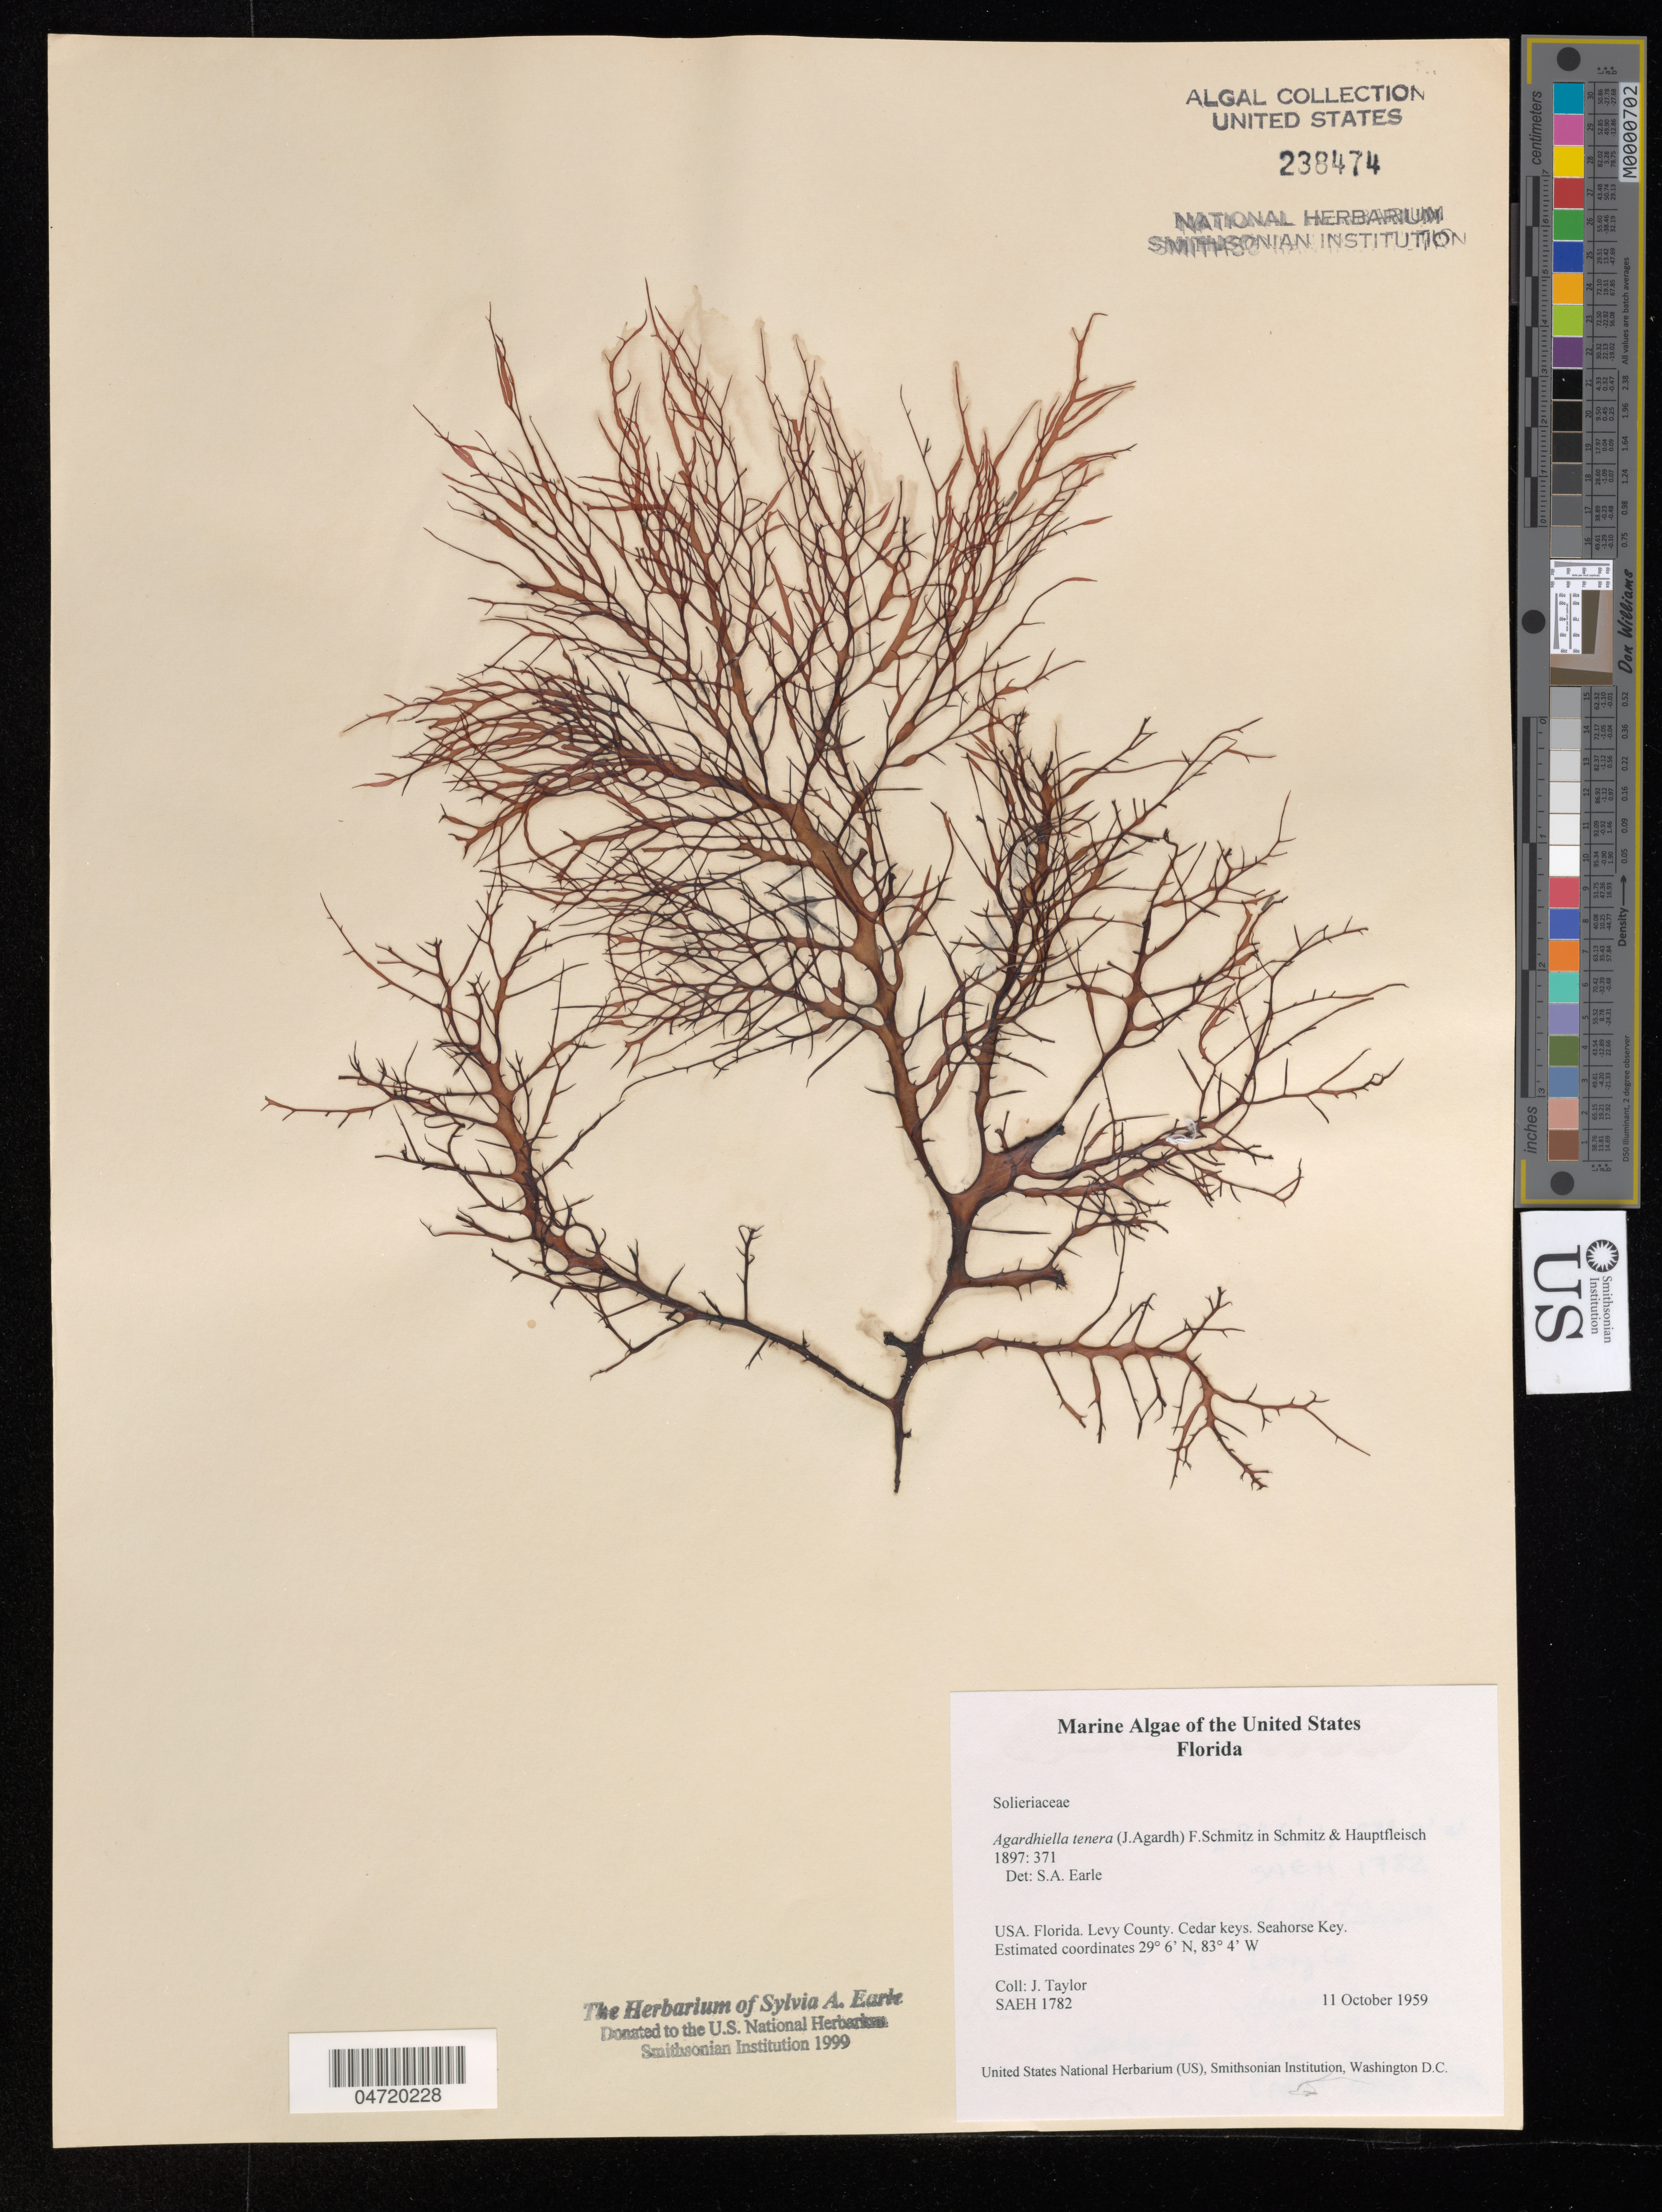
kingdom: Plantae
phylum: Rhodophyta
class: Florideophyceae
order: Gigartinales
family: Solieriaceae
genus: Agardhiella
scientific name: Agardhiella tenera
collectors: J. Taylor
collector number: SAEH 1782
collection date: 1959-10-11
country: United States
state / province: Florida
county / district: Levy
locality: Levy County. Cedar keys. Seahorse Key.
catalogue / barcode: US 238474